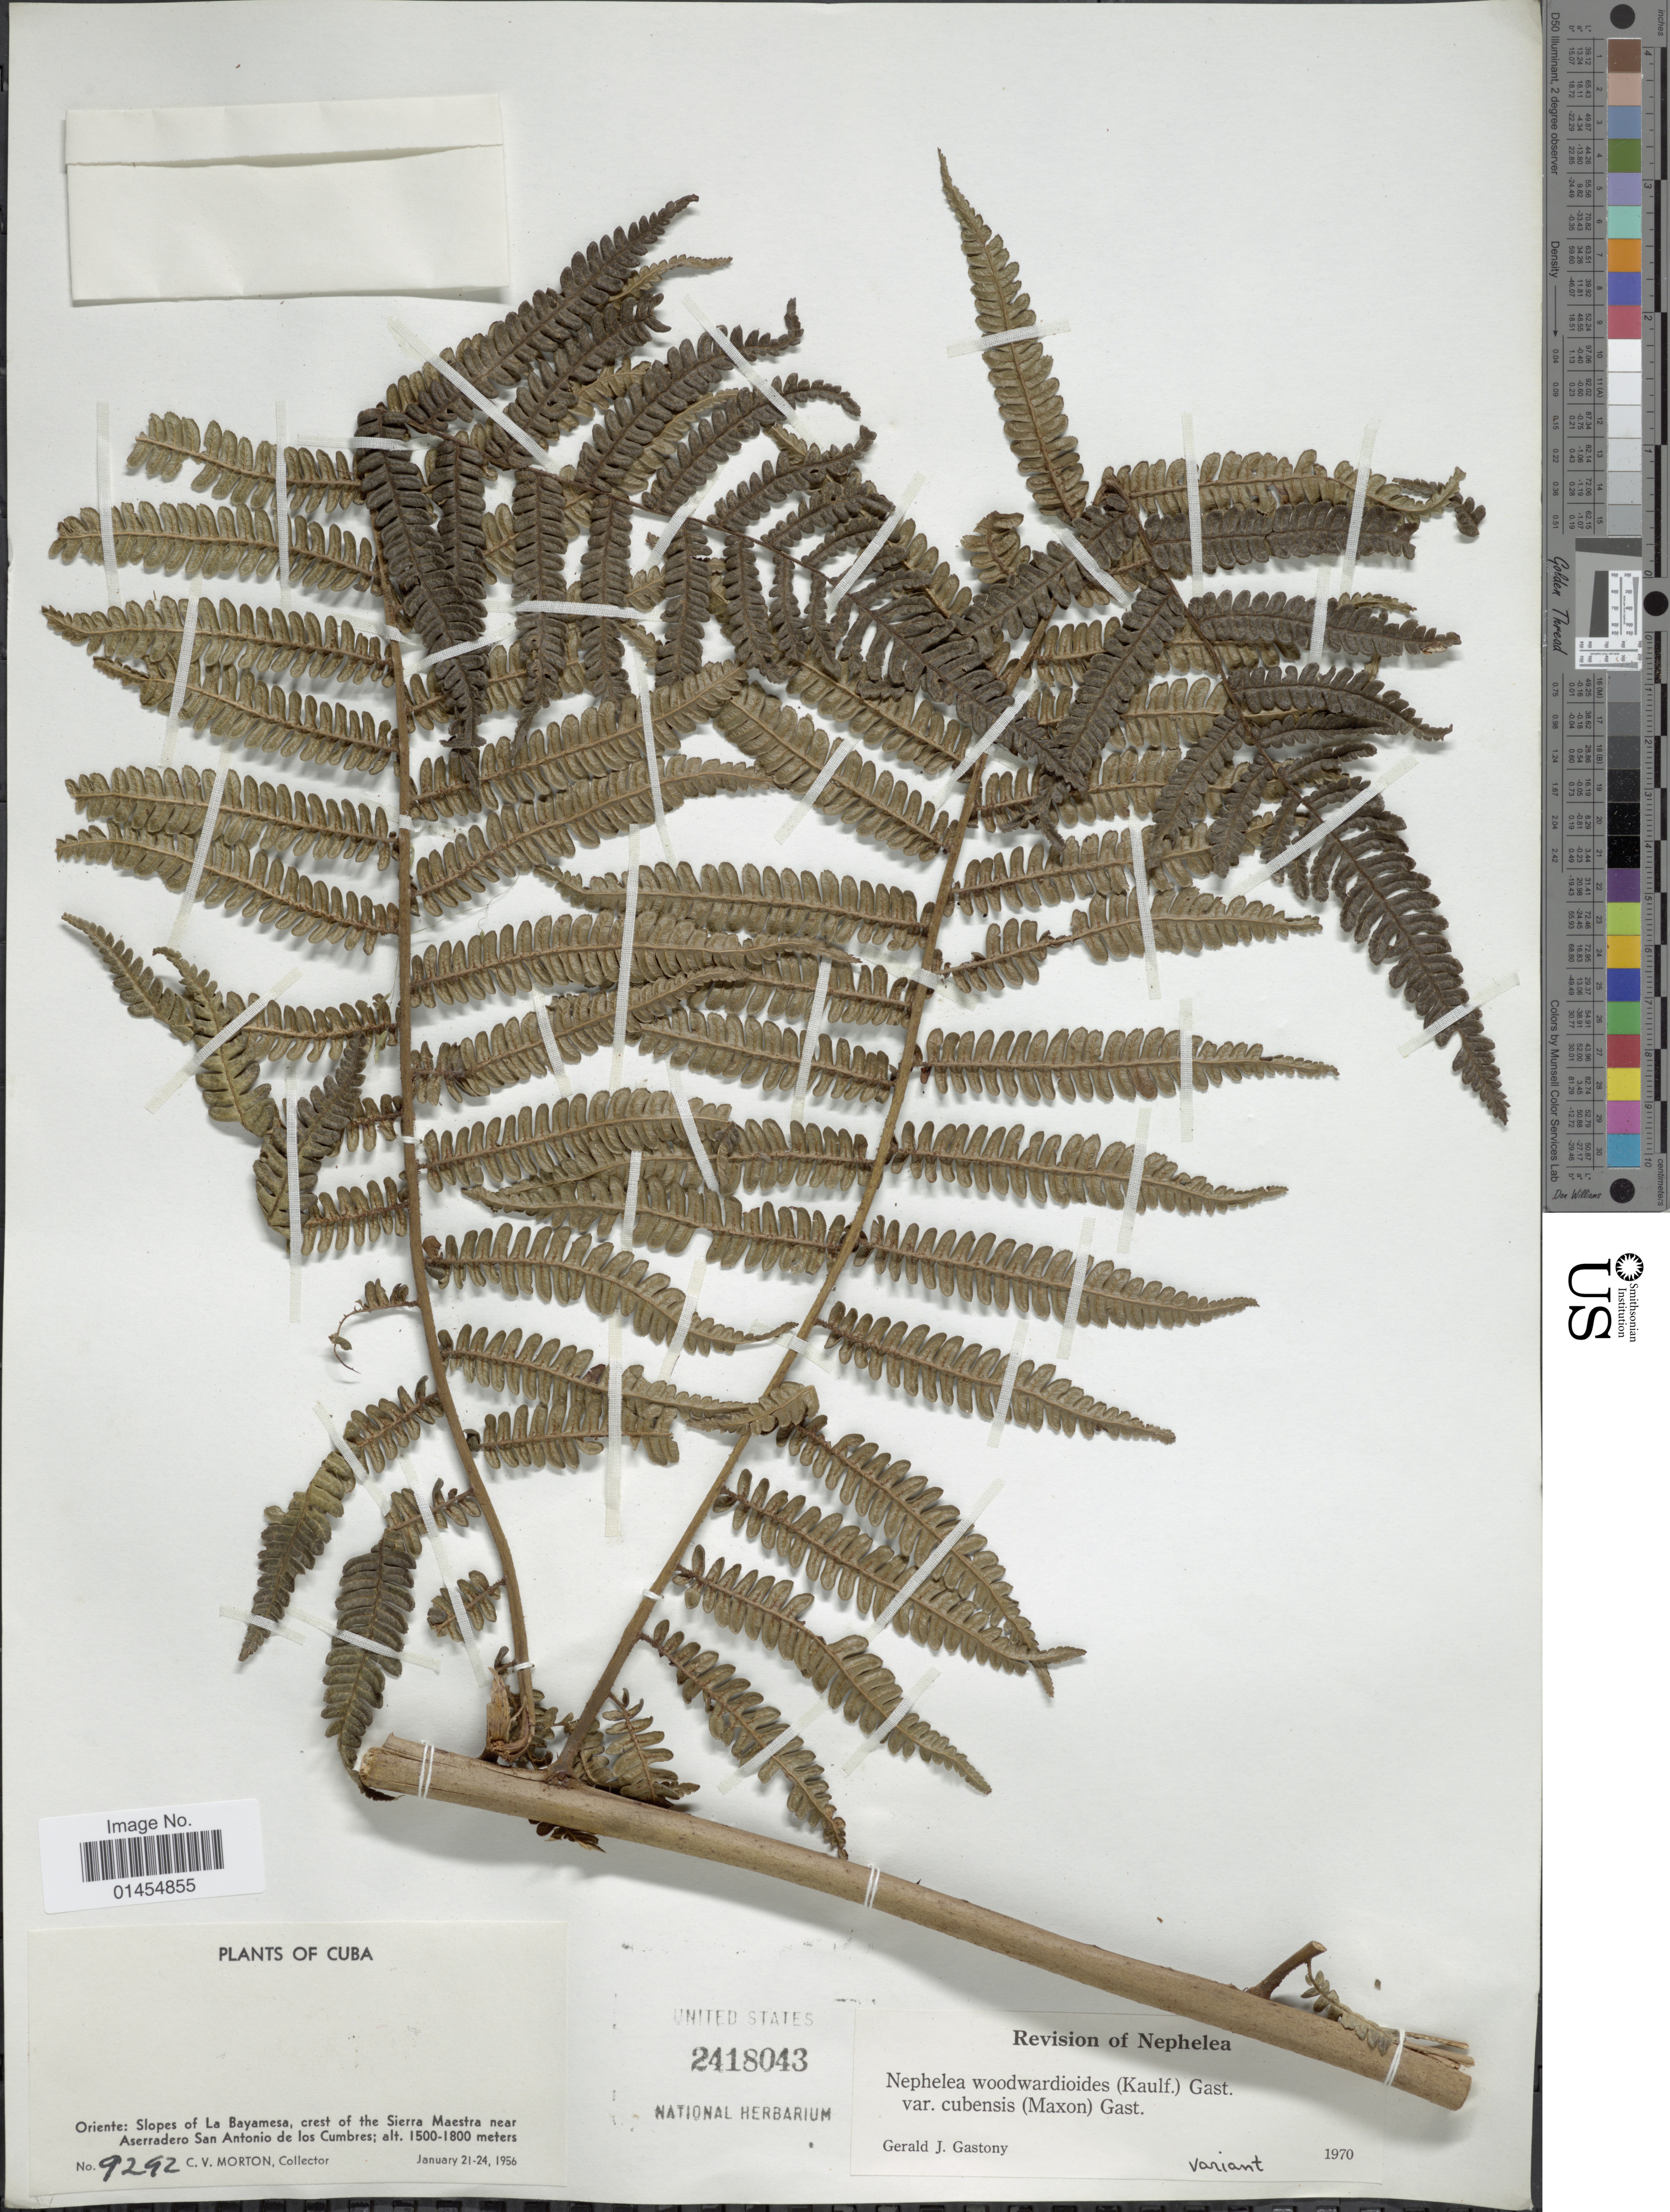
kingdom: Plantae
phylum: Tracheophyta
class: Polypodiopsida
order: Cyatheales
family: Cyatheaceae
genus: Alsophila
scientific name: Alsophila woodwardioides var. cubensis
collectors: C. V. Morton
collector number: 9292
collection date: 1956-01-21/1956-01-24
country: Cuba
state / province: Oriente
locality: Slopes of La Bayamesa, crest of the Sierra Maestra near Aserradero San Antonio de los Cumbres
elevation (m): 1500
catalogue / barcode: US 2418043